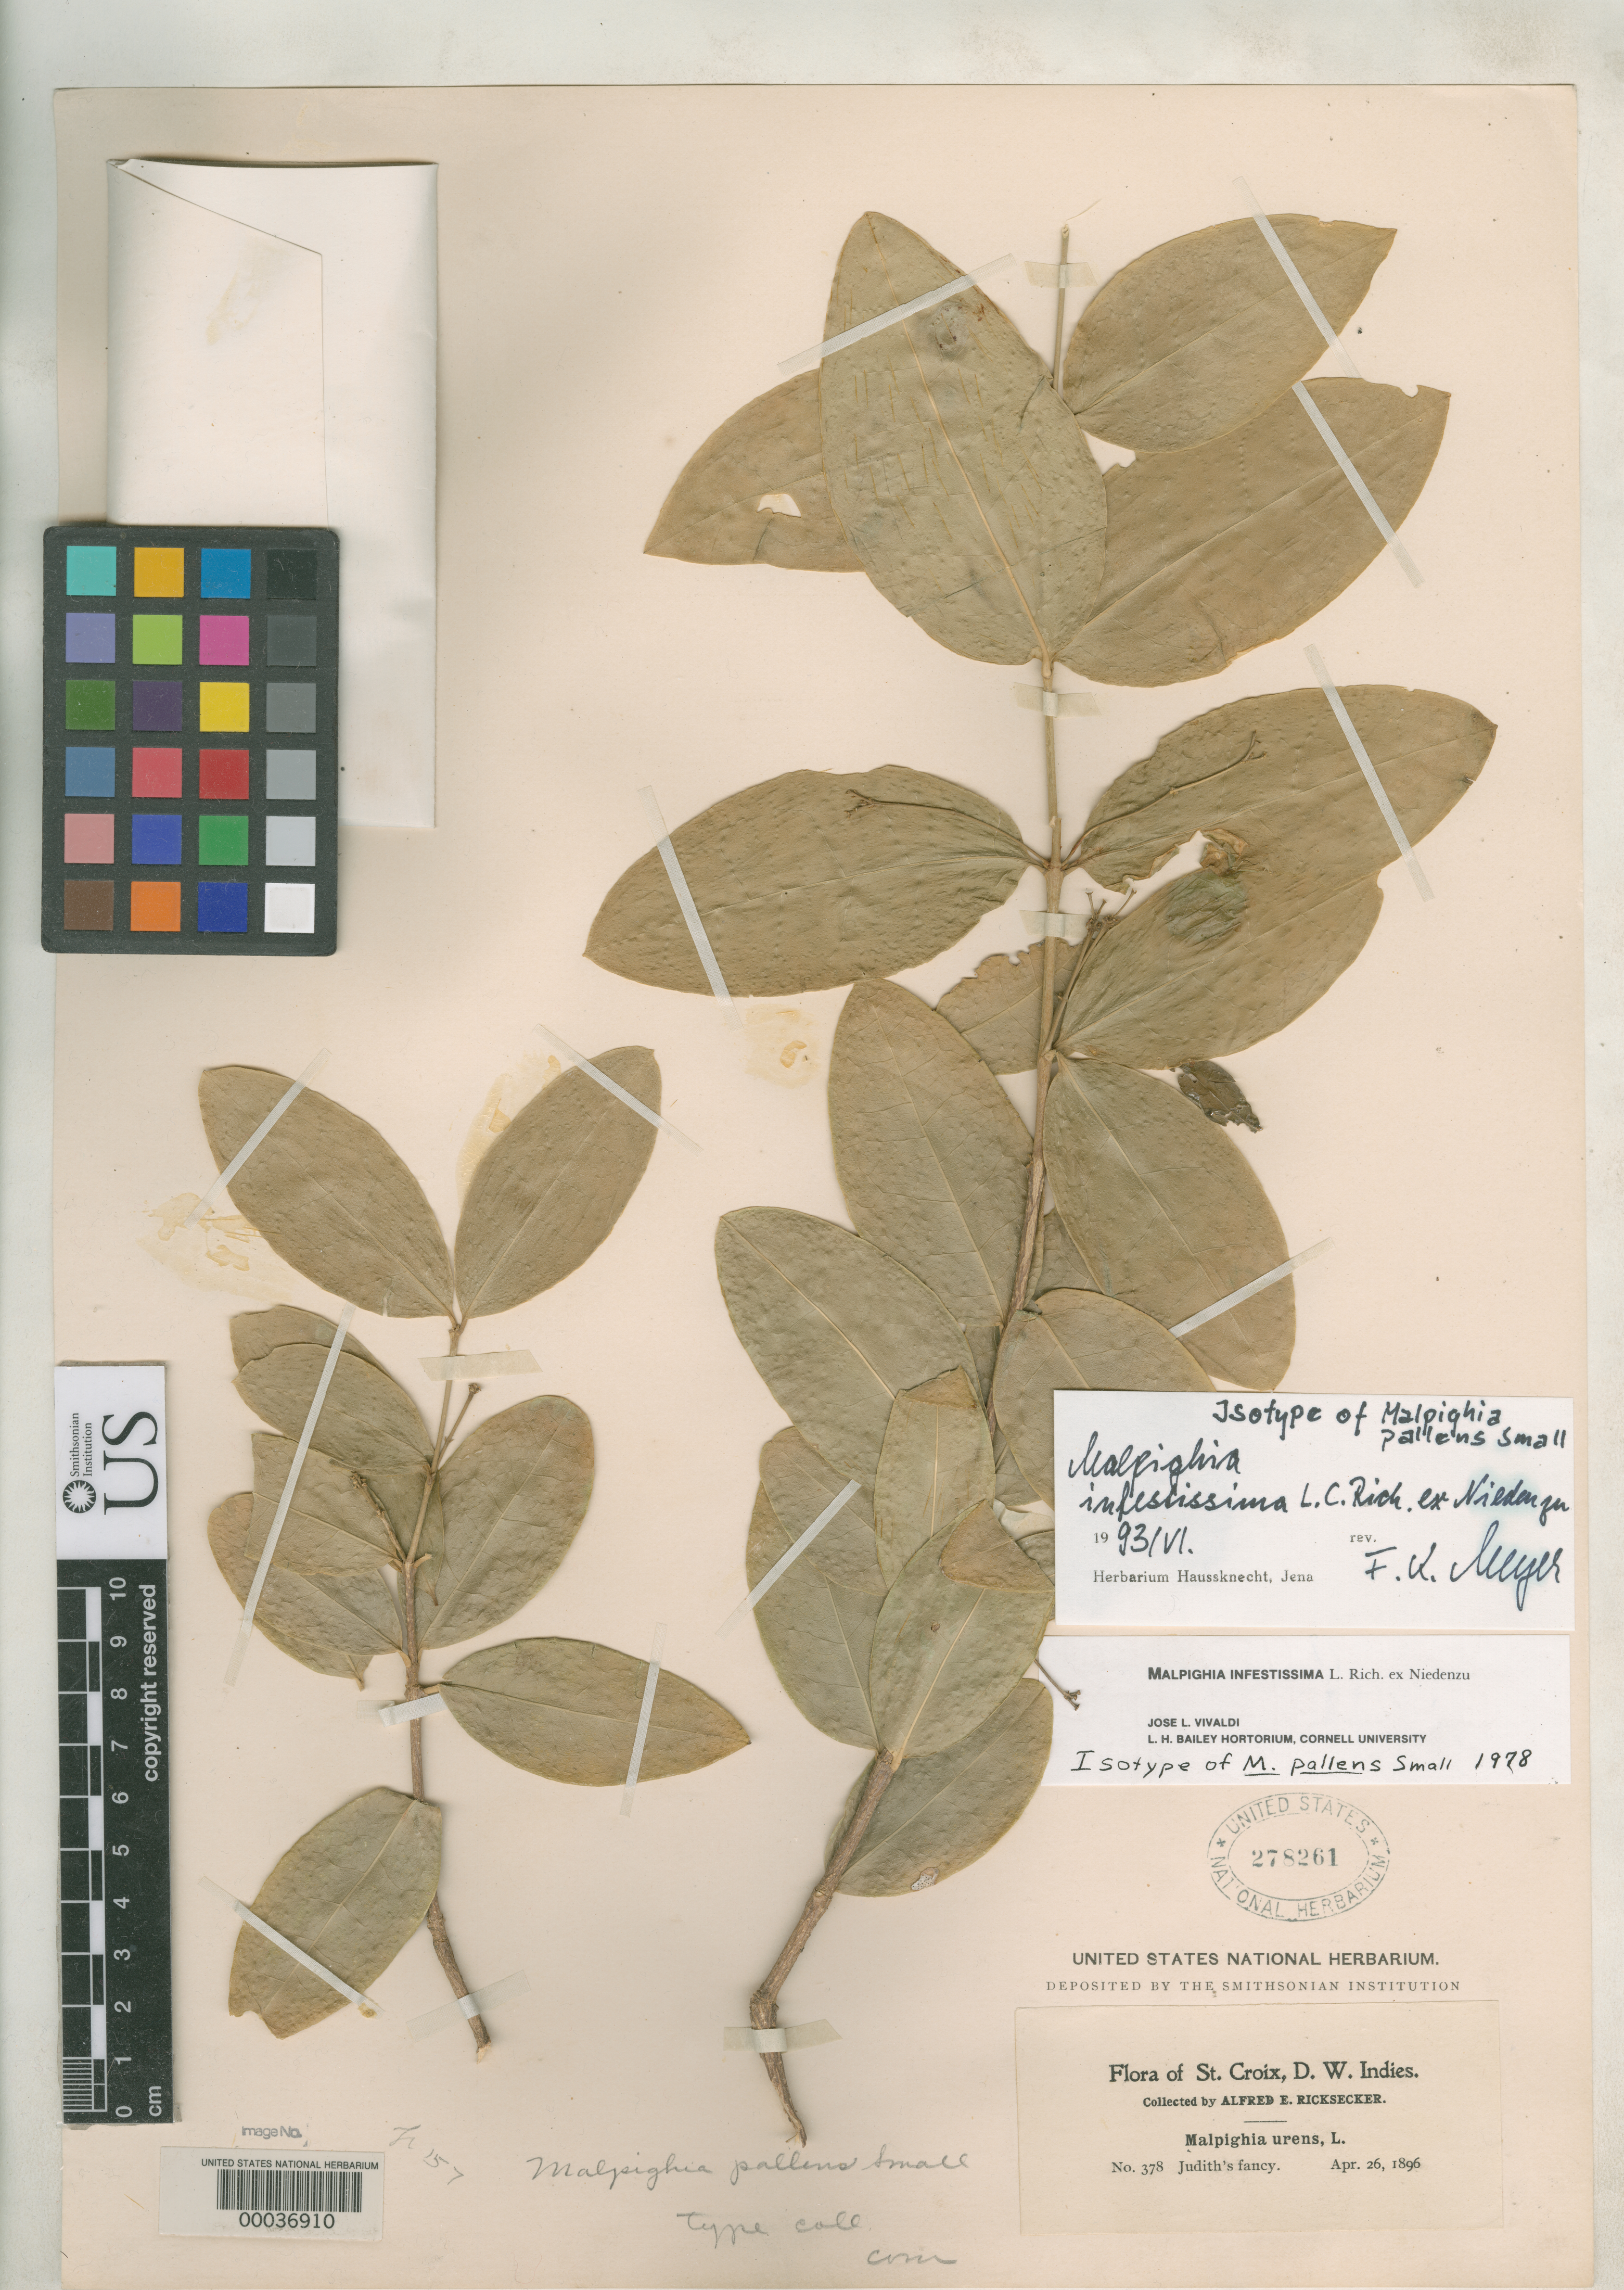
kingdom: Plantae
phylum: Tracheophyta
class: Magnoliopsida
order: Malpighiales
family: Malpighiaceae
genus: Malpighia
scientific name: Malpighia pallens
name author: Small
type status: Isotype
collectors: A. E. Ricksecker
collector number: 378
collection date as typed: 26 Apr 1896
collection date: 1896-04-26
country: U.S. Virgin Islands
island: St. Croix Island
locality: Judith's Fancy.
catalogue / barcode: US 278261